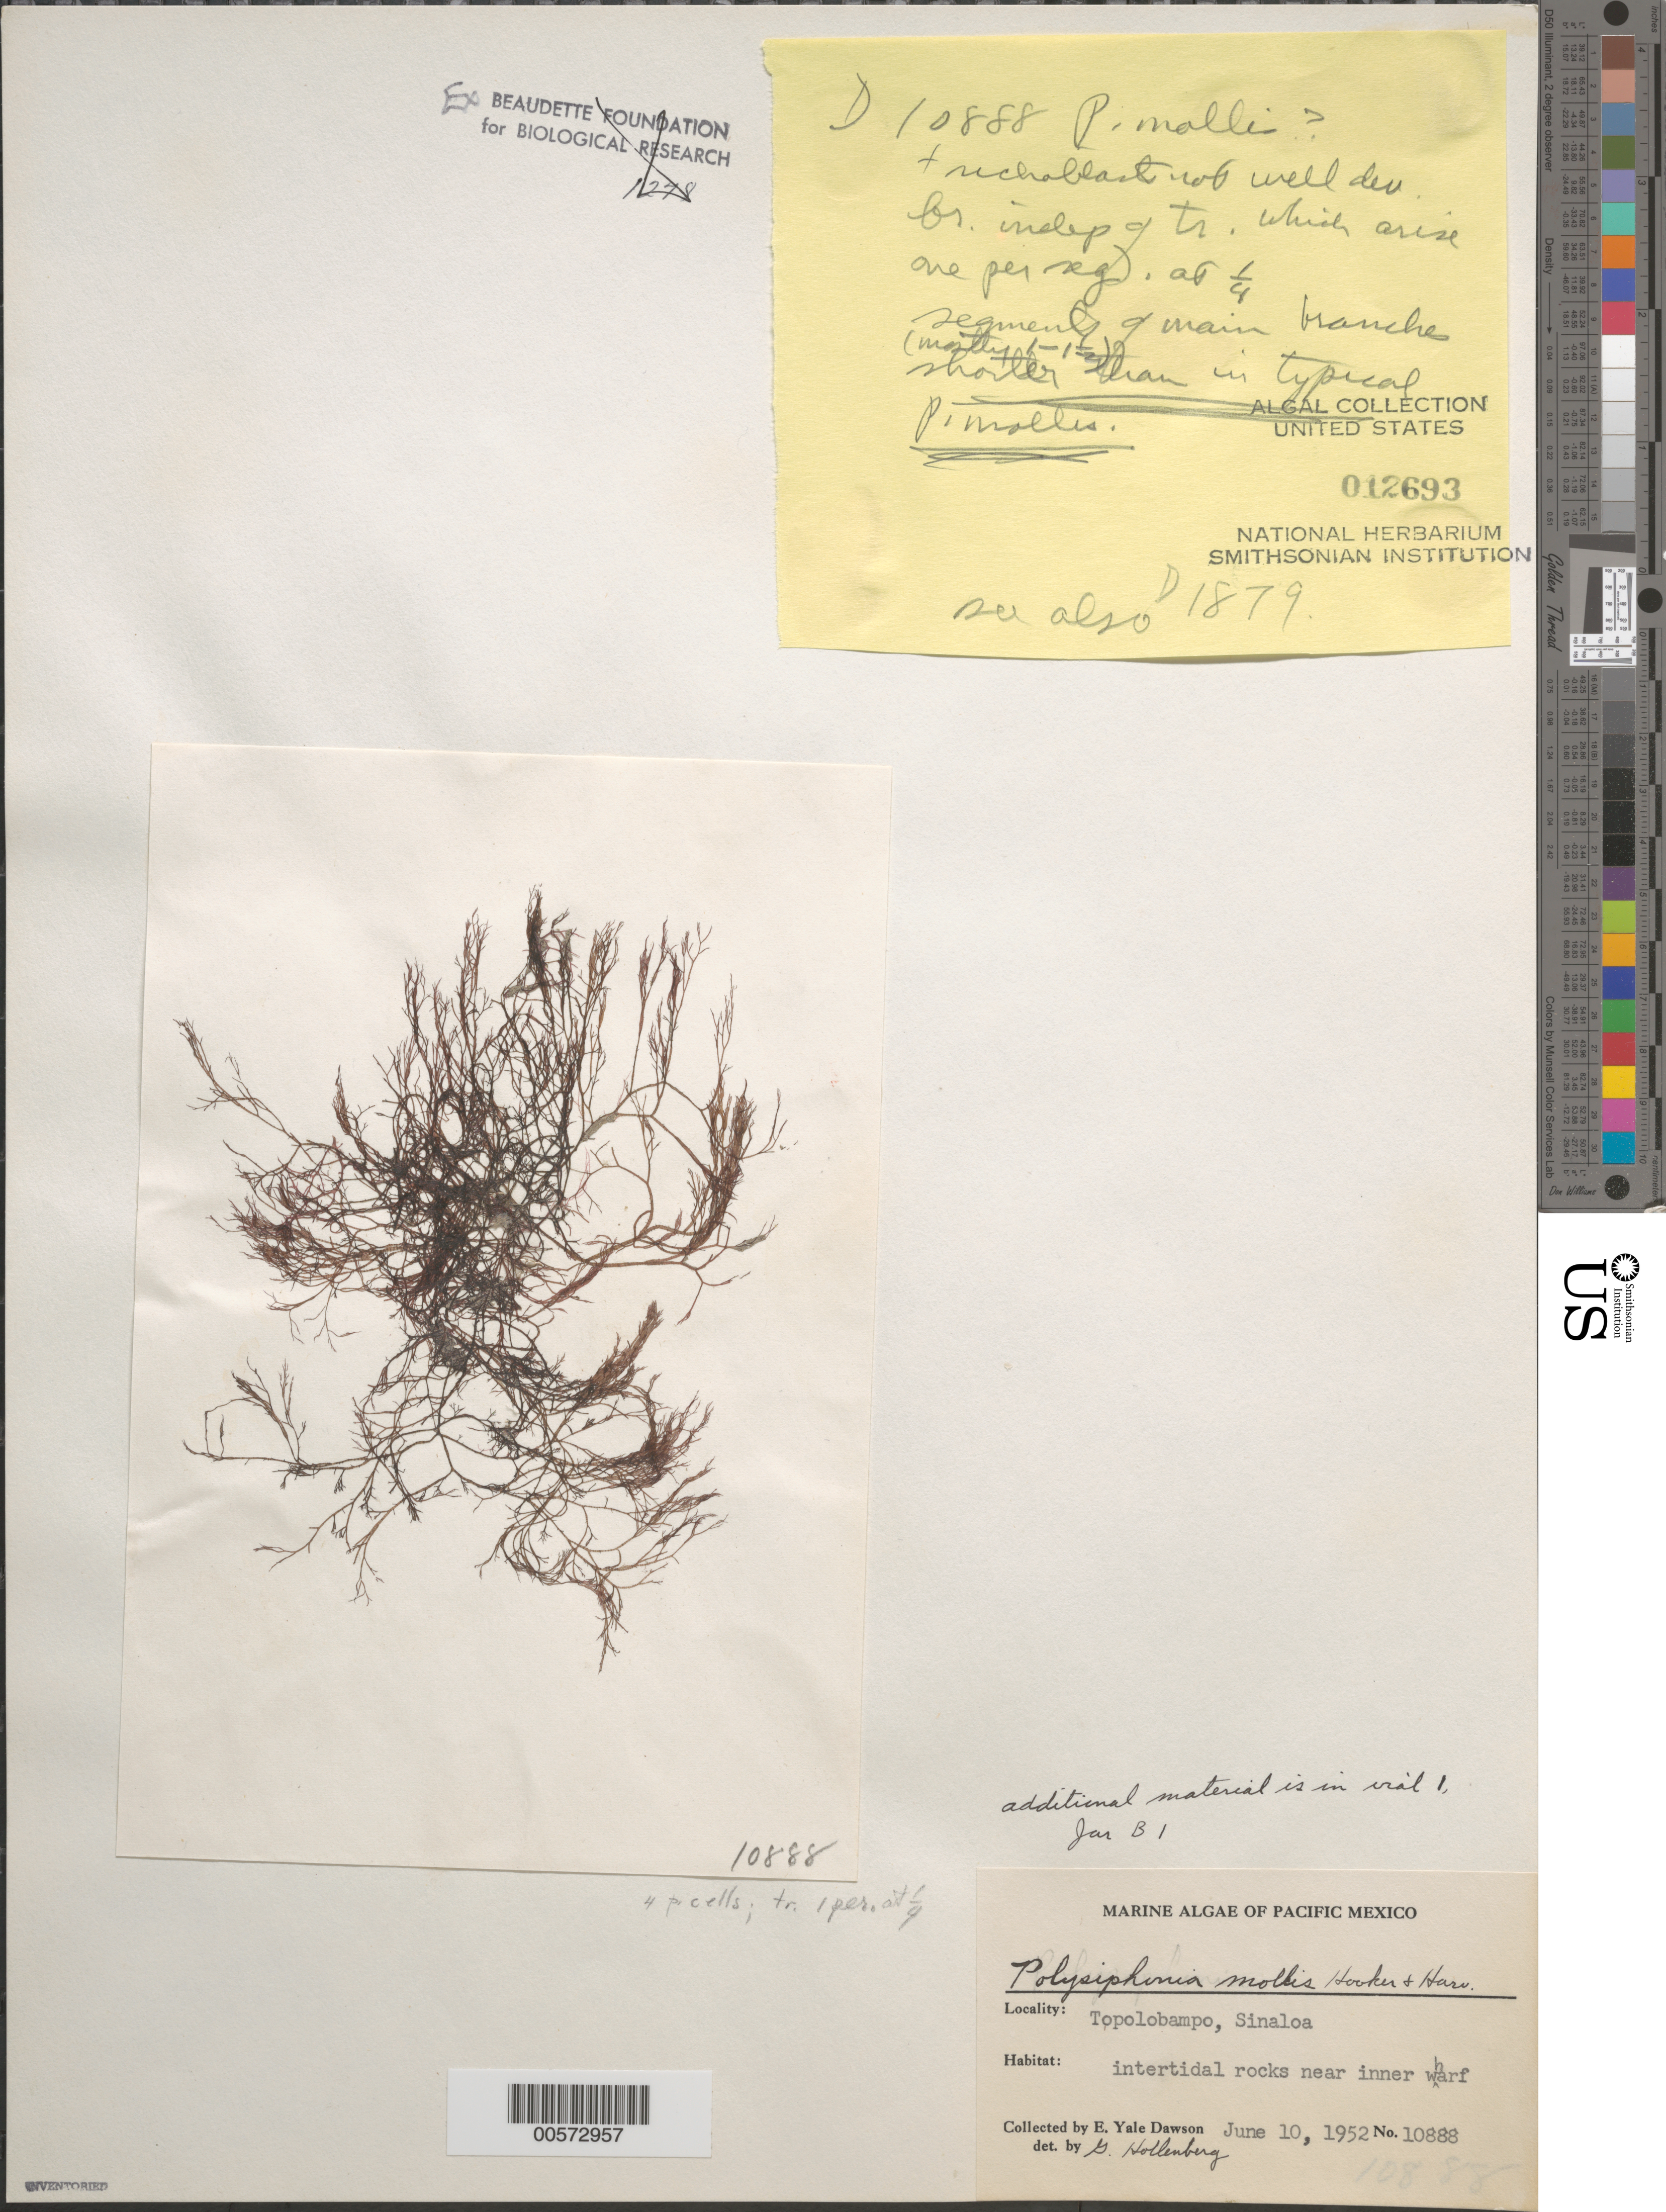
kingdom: Plantae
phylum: Rhodophyta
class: Florideophyceae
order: Ceramiales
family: Rhodomelaceae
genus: Polysiphonia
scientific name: Polysiphonia mollis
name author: Hook. f. & Harv.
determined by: Hollenberg, George J.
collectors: E. Y. Dawson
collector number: EYD 10888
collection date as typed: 10 Jun 1952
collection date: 1952-06-10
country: Mexico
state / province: Sinaloa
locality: Topolobampo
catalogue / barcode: US 12693